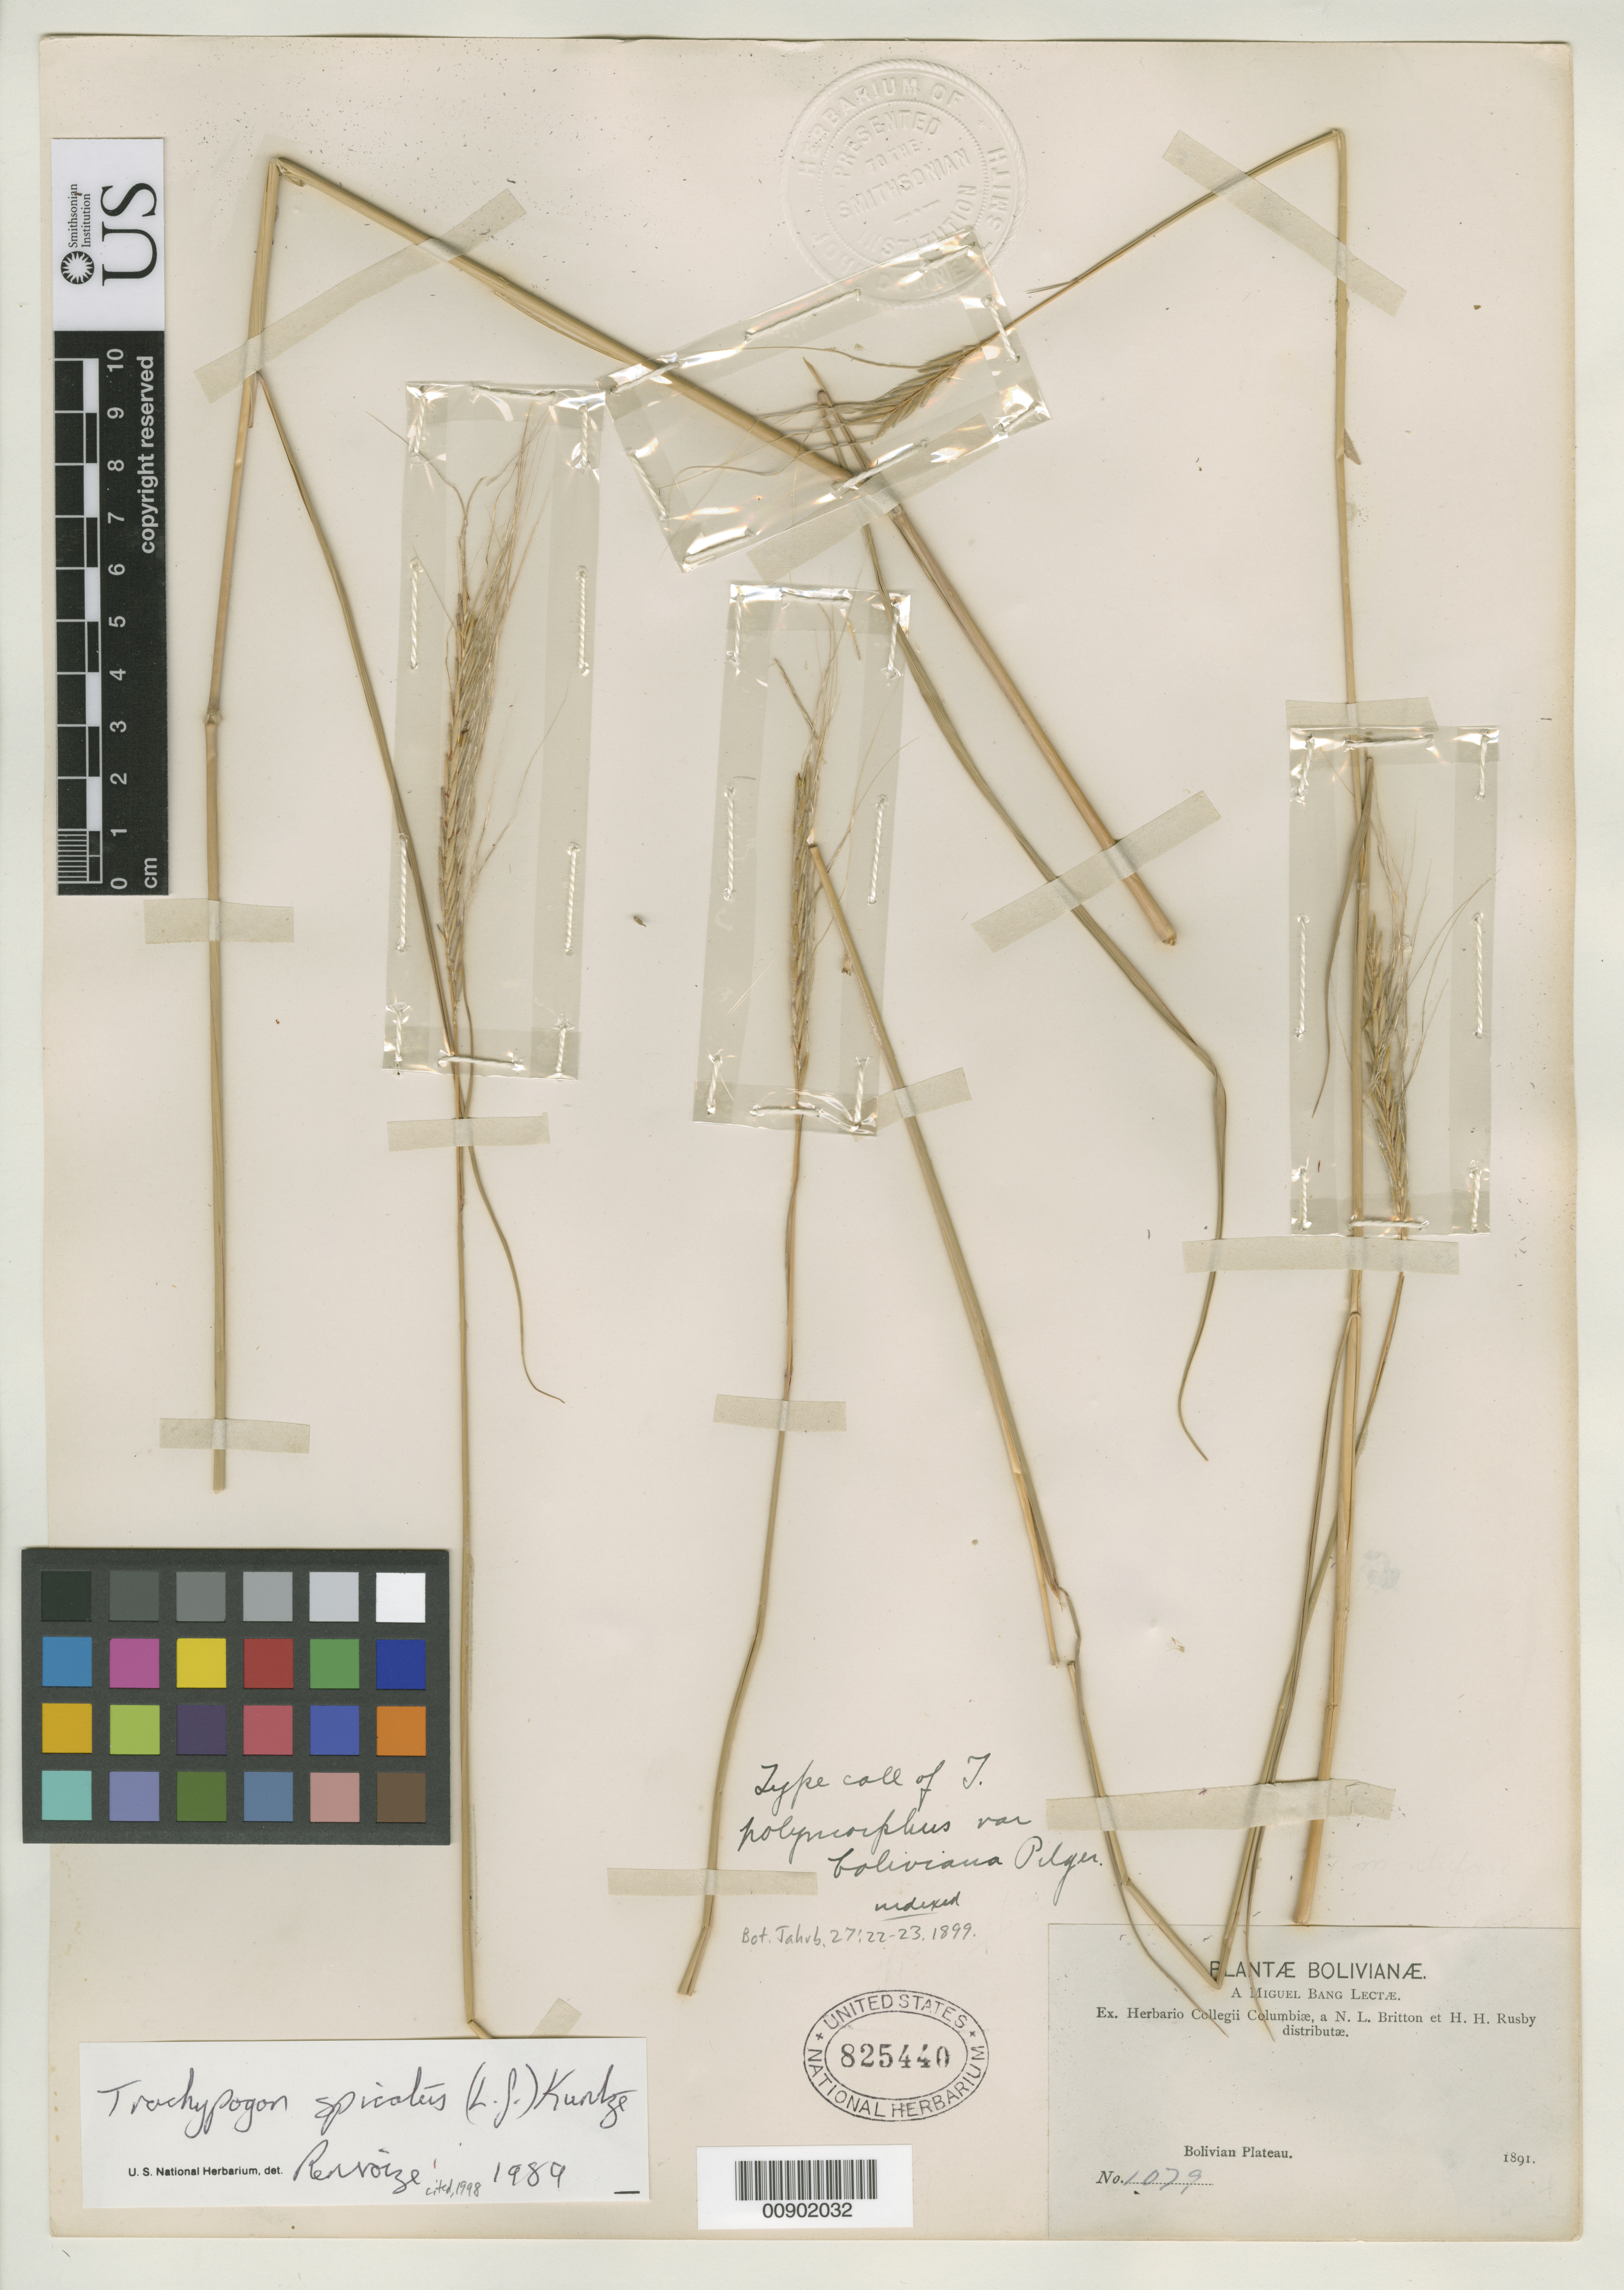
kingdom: Plantae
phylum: Tracheophyta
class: Liliopsida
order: Poales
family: Poaceae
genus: Trachypogon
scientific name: Trachypogon polymorphus var. bolivianus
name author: Pilg.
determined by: Renvoize, S. A.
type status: Isotype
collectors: M. Bang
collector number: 1079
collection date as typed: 1891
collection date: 1891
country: Bolivia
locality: Bolivian Plateau.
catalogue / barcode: US 825440